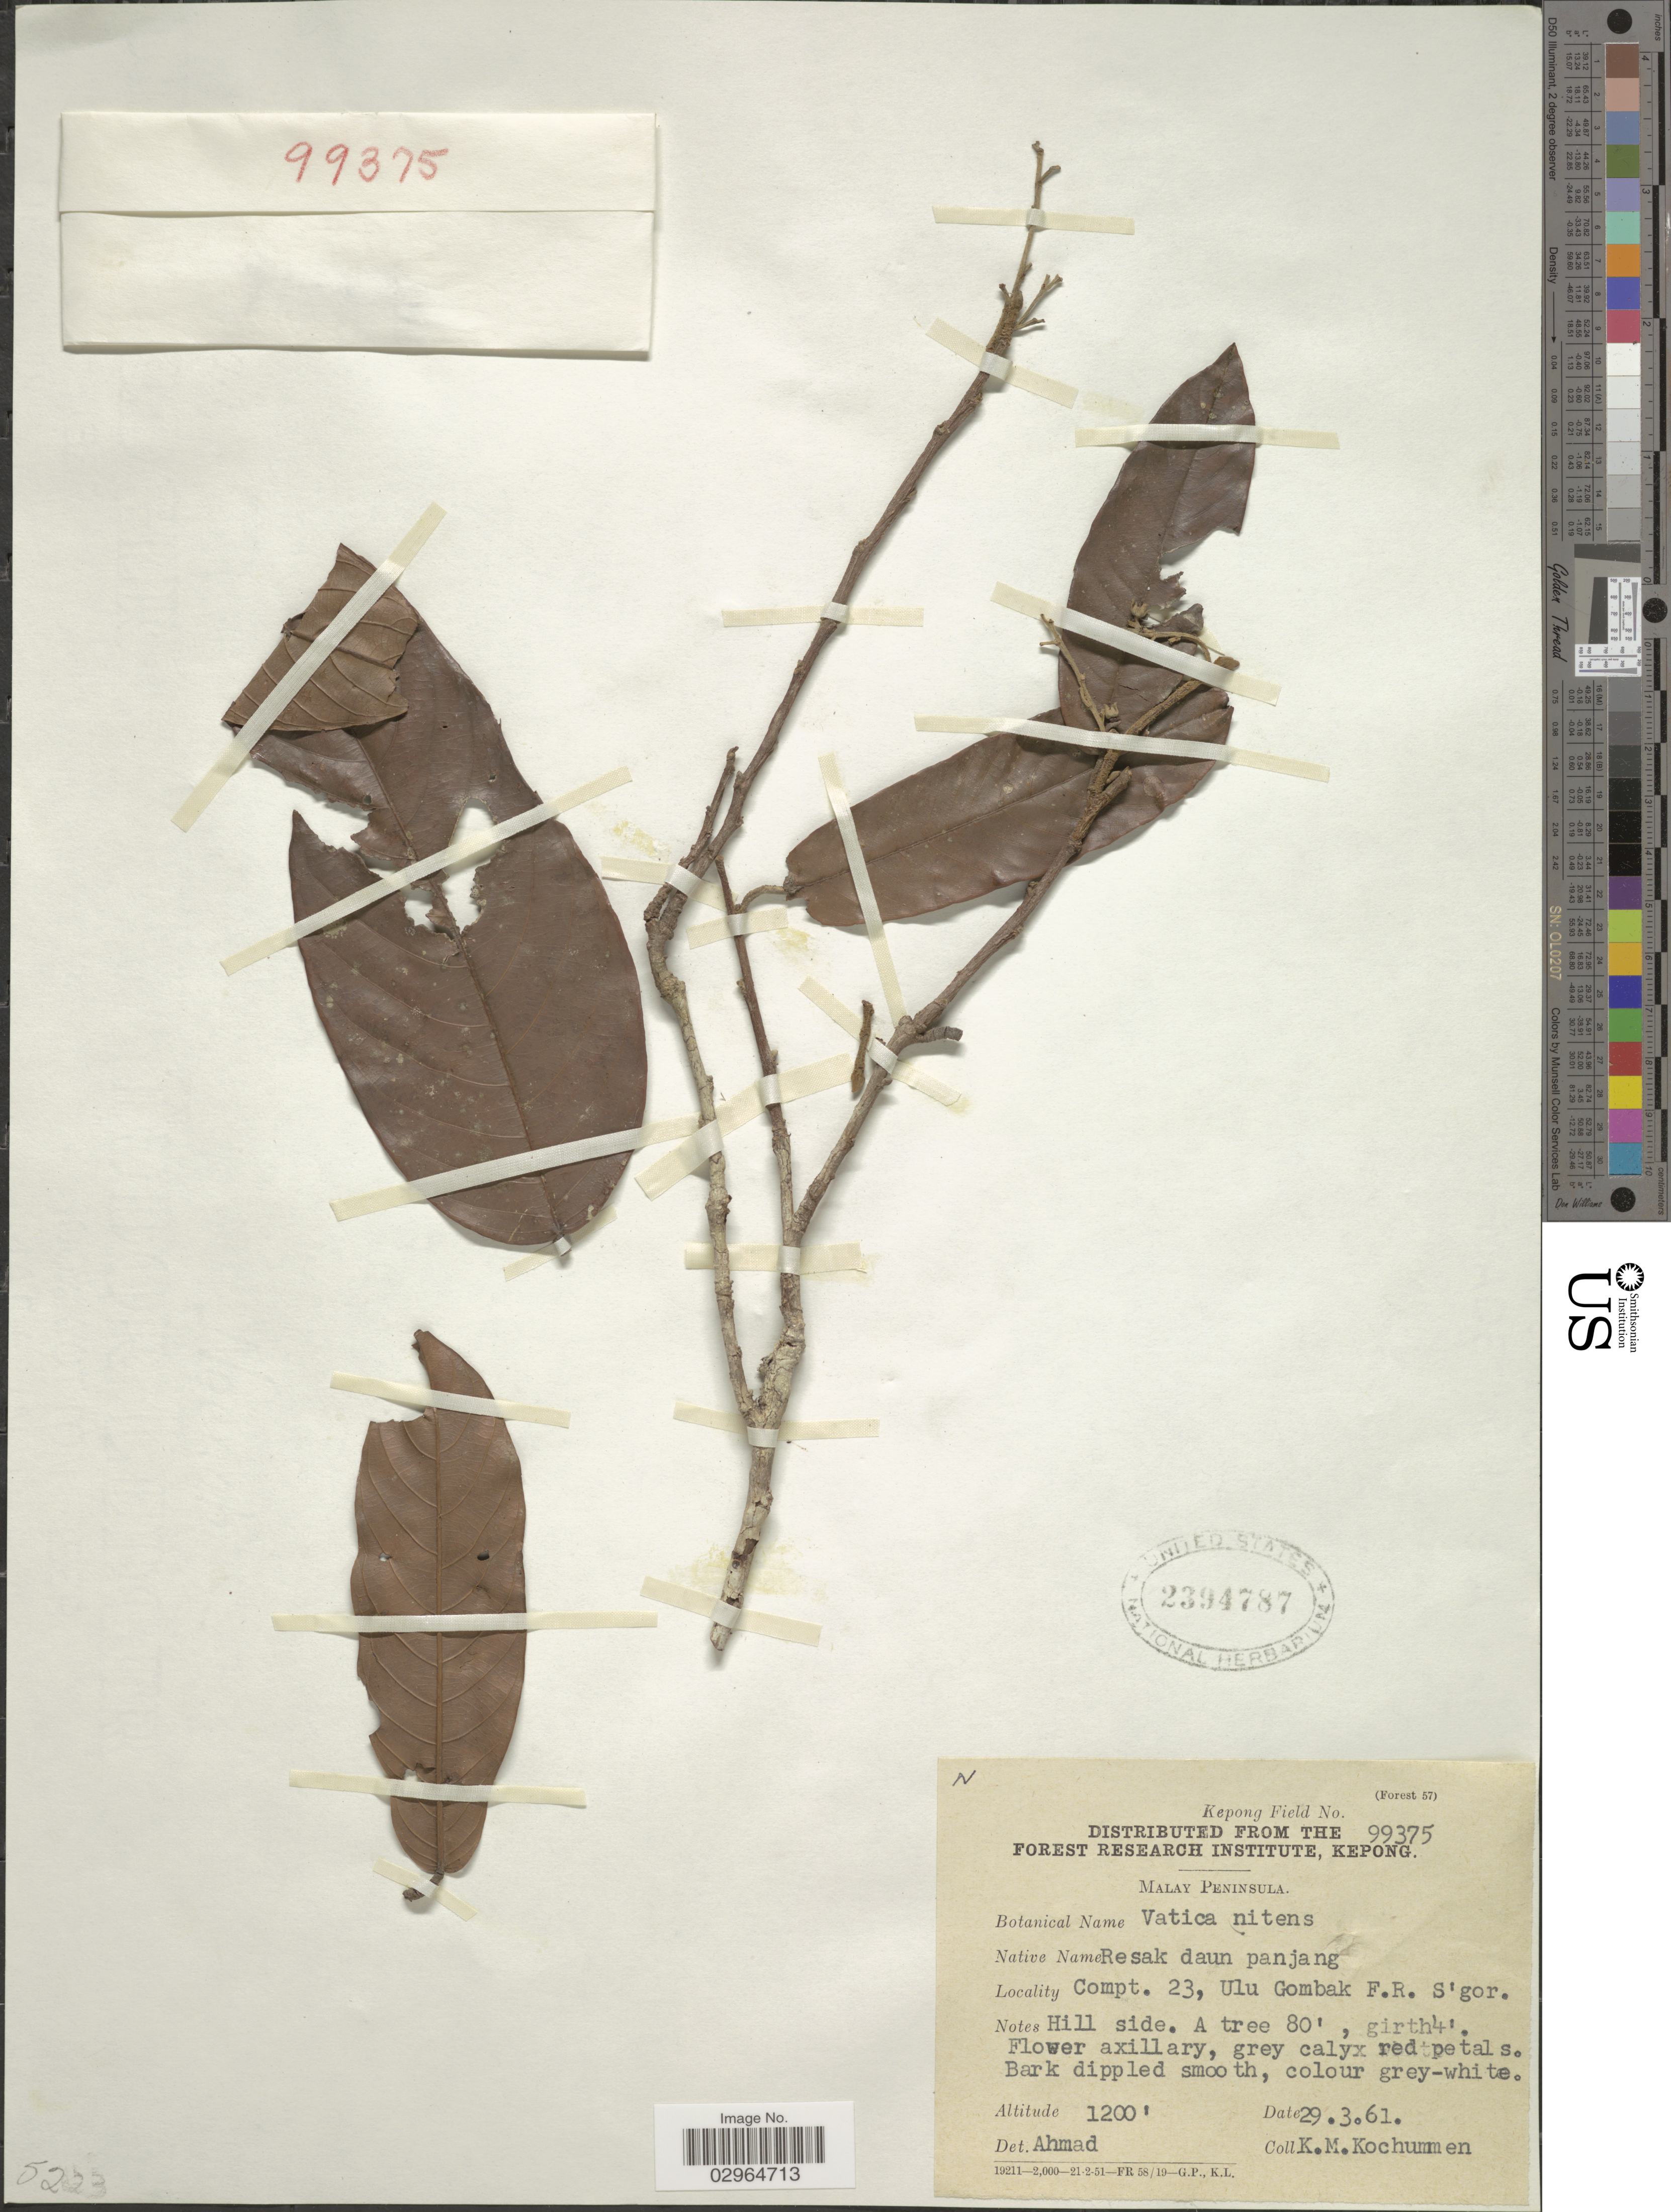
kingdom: Plantae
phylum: Tracheophyta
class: Magnoliopsida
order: Malvales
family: Dipterocarpaceae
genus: Vatica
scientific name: Vatica nitens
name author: King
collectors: K. Kochummen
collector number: Kepong Field 99375?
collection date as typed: Transcribed d/m/y: 29/3/61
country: Malaysia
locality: Malay Peninsula. Compt. 23, Ulu Gombak F.R. S'gor.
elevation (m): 366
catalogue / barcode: US 2394787